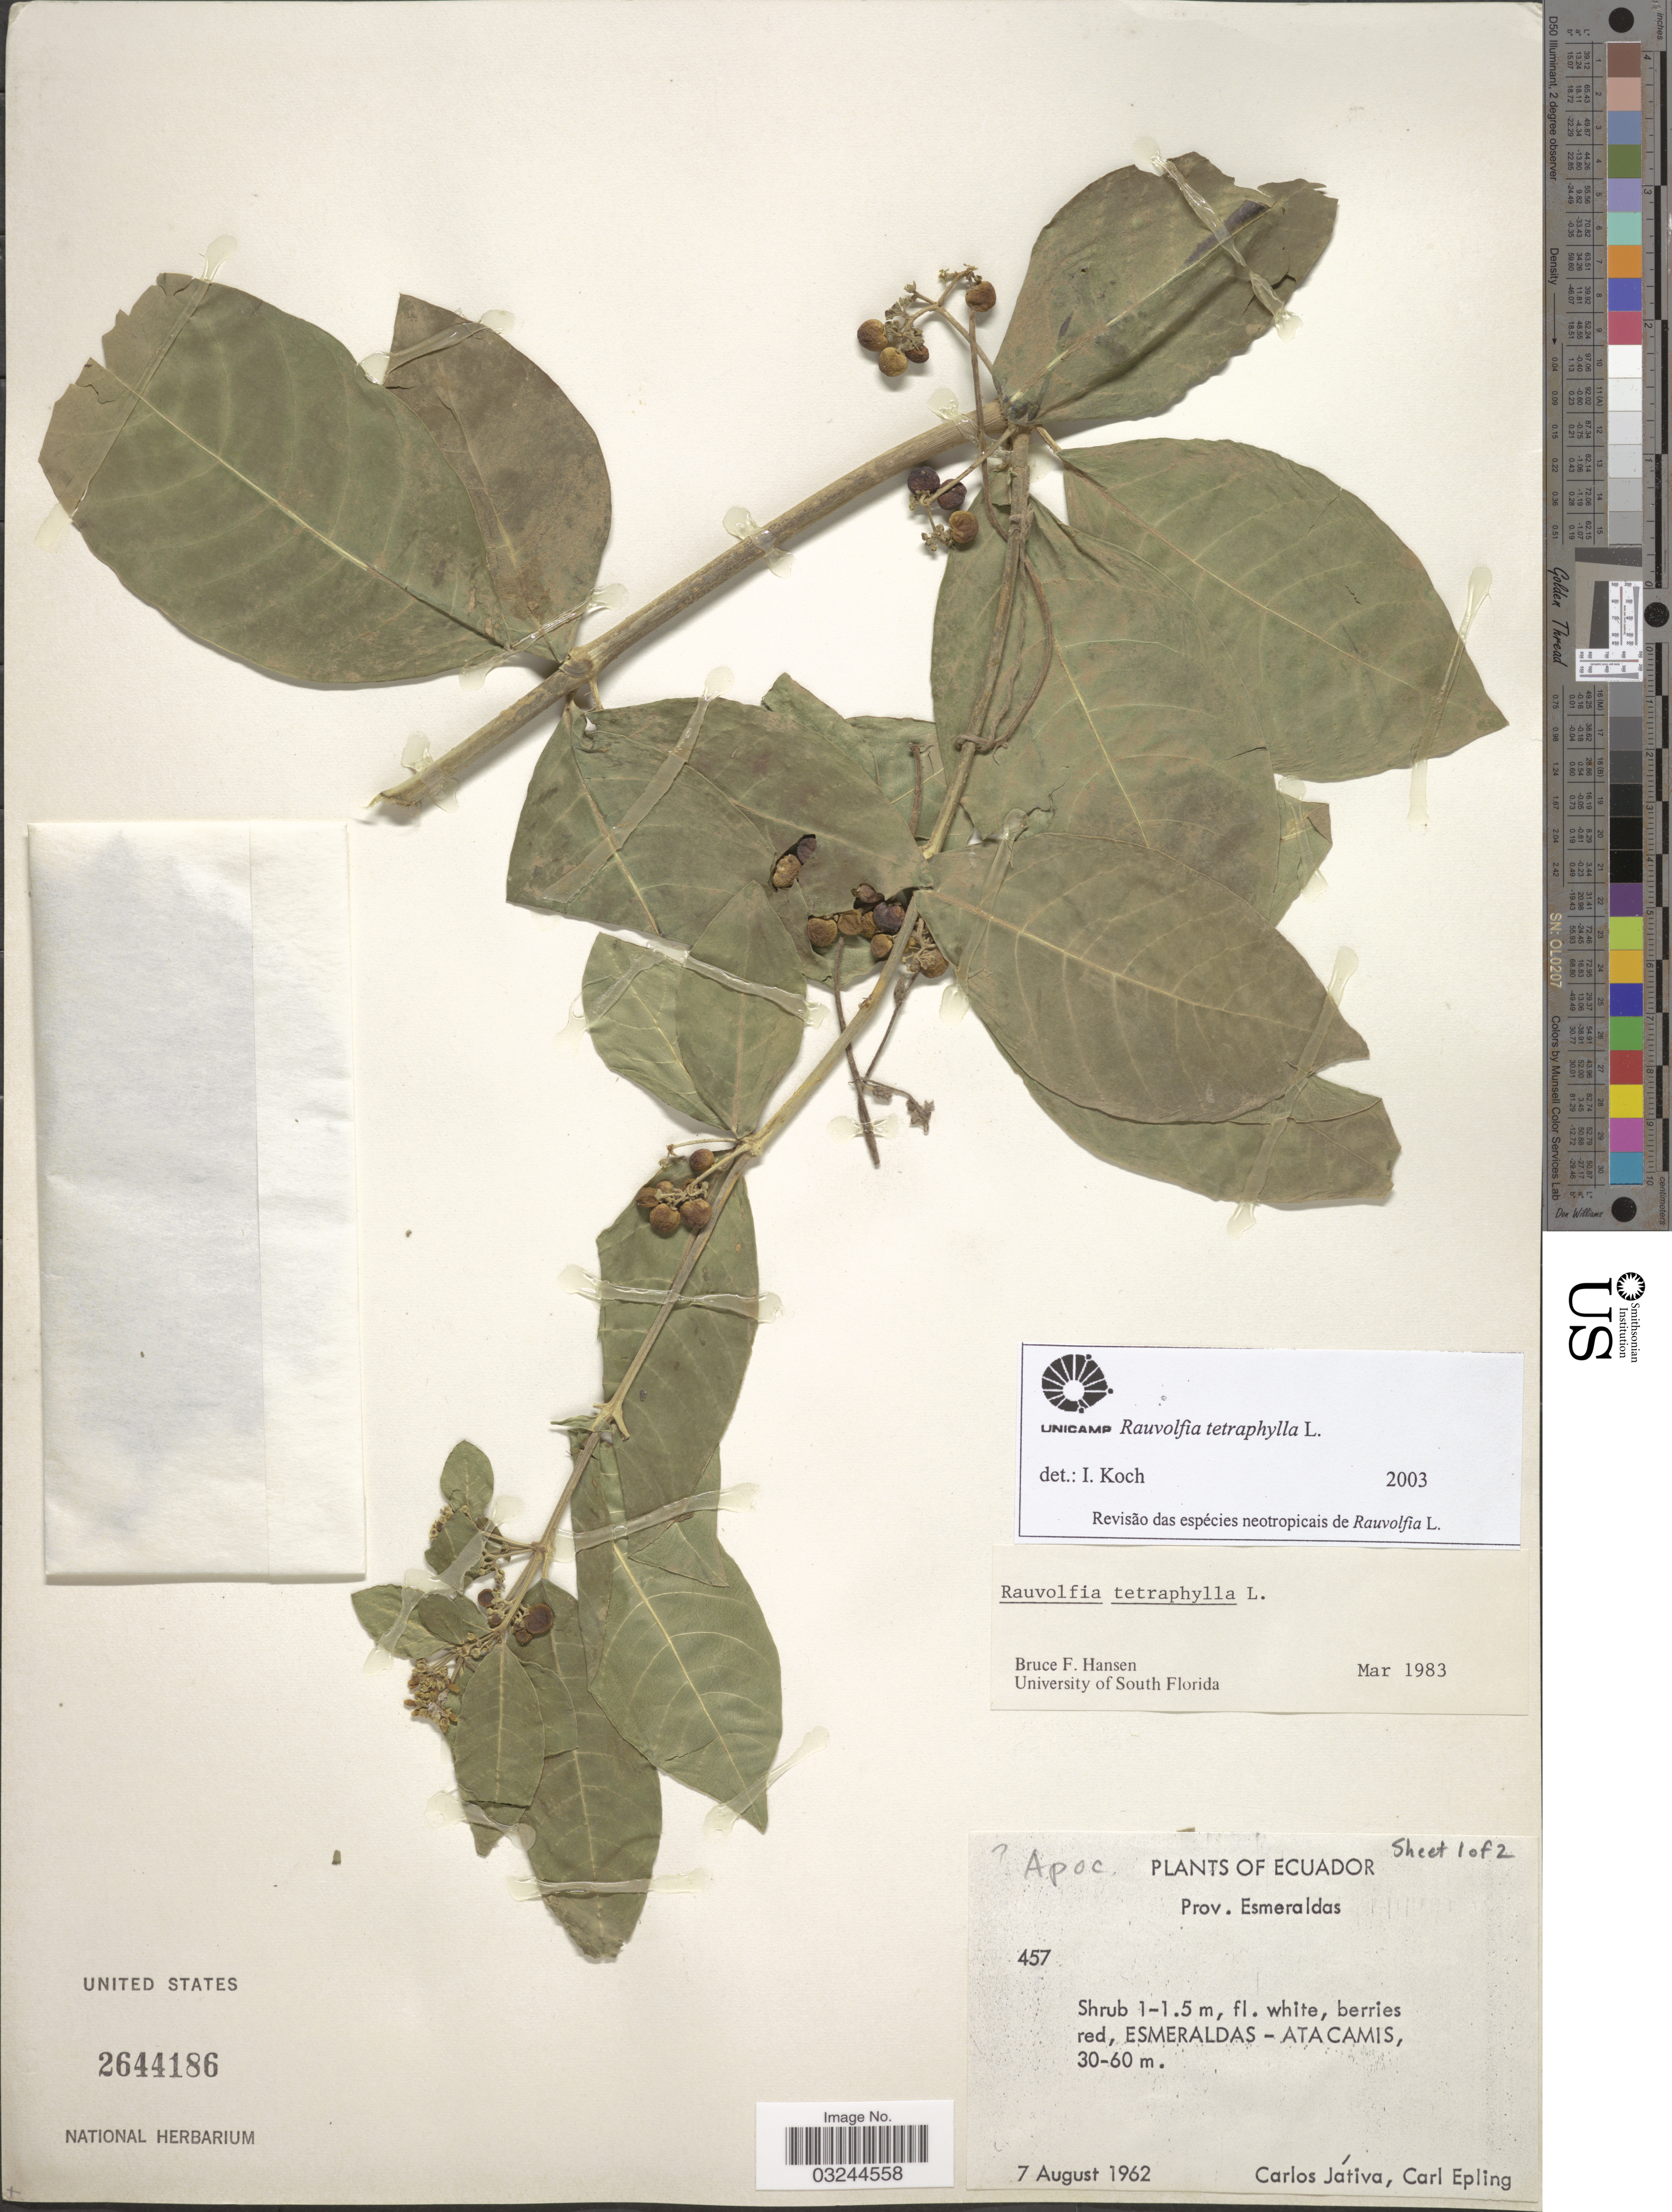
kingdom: Plantae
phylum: Tracheophyta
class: Magnoliopsida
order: Gentianales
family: Apocynaceae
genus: Rauvolfia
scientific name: Rauvolfia tetraphylla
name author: L.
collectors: C. D. Játiva & C. C. Epling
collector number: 457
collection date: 1962-08-07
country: Ecuador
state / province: Esmeraldas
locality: Atacamis.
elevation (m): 30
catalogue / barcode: US 2644186